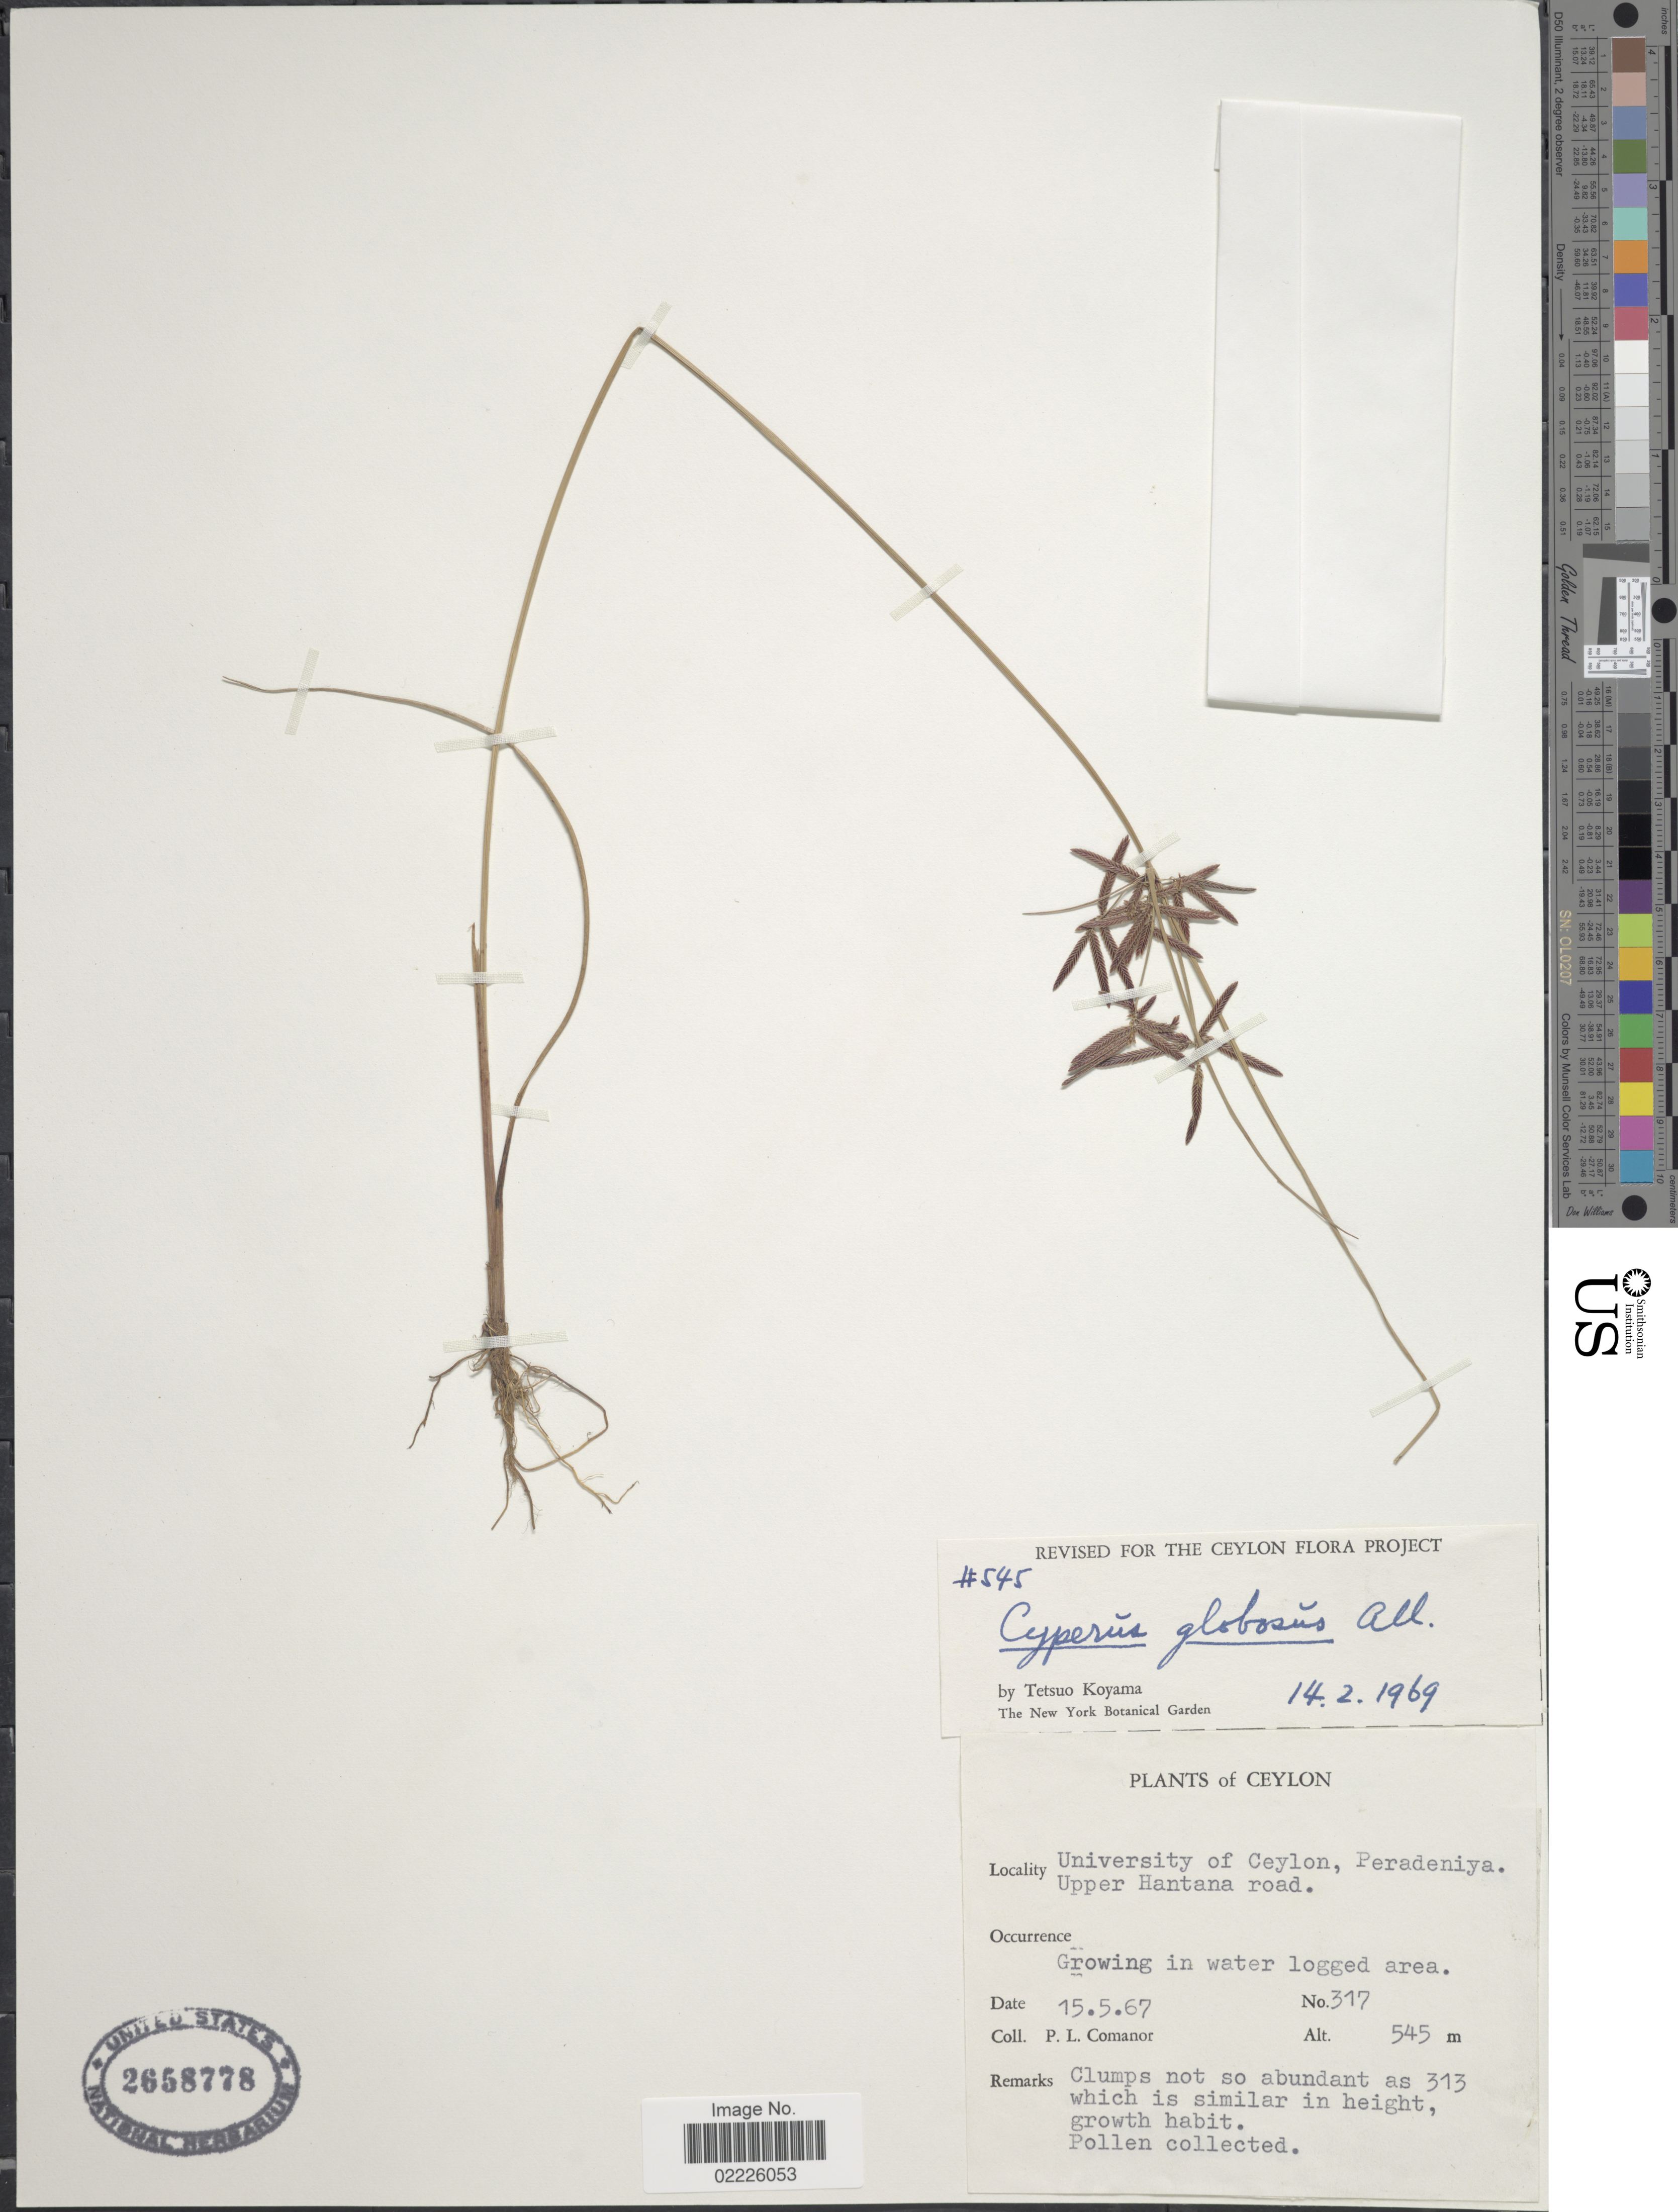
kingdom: Plantae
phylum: Tracheophyta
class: Liliopsida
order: Poales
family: Cyperaceae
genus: Cyperus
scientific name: Cyperus flavidus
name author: Retz.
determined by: Strong, Mark T., (BOT), Smithsonian Institution - National Museum of Natural History (UNITED STATES)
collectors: P. Comanor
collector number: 317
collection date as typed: Transcribed d/m/y: 15/5/67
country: Sri Lanka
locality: Ceylon, University of Ceylon, Peradeniya, Upper Hantana road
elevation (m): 545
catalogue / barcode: US 2658778